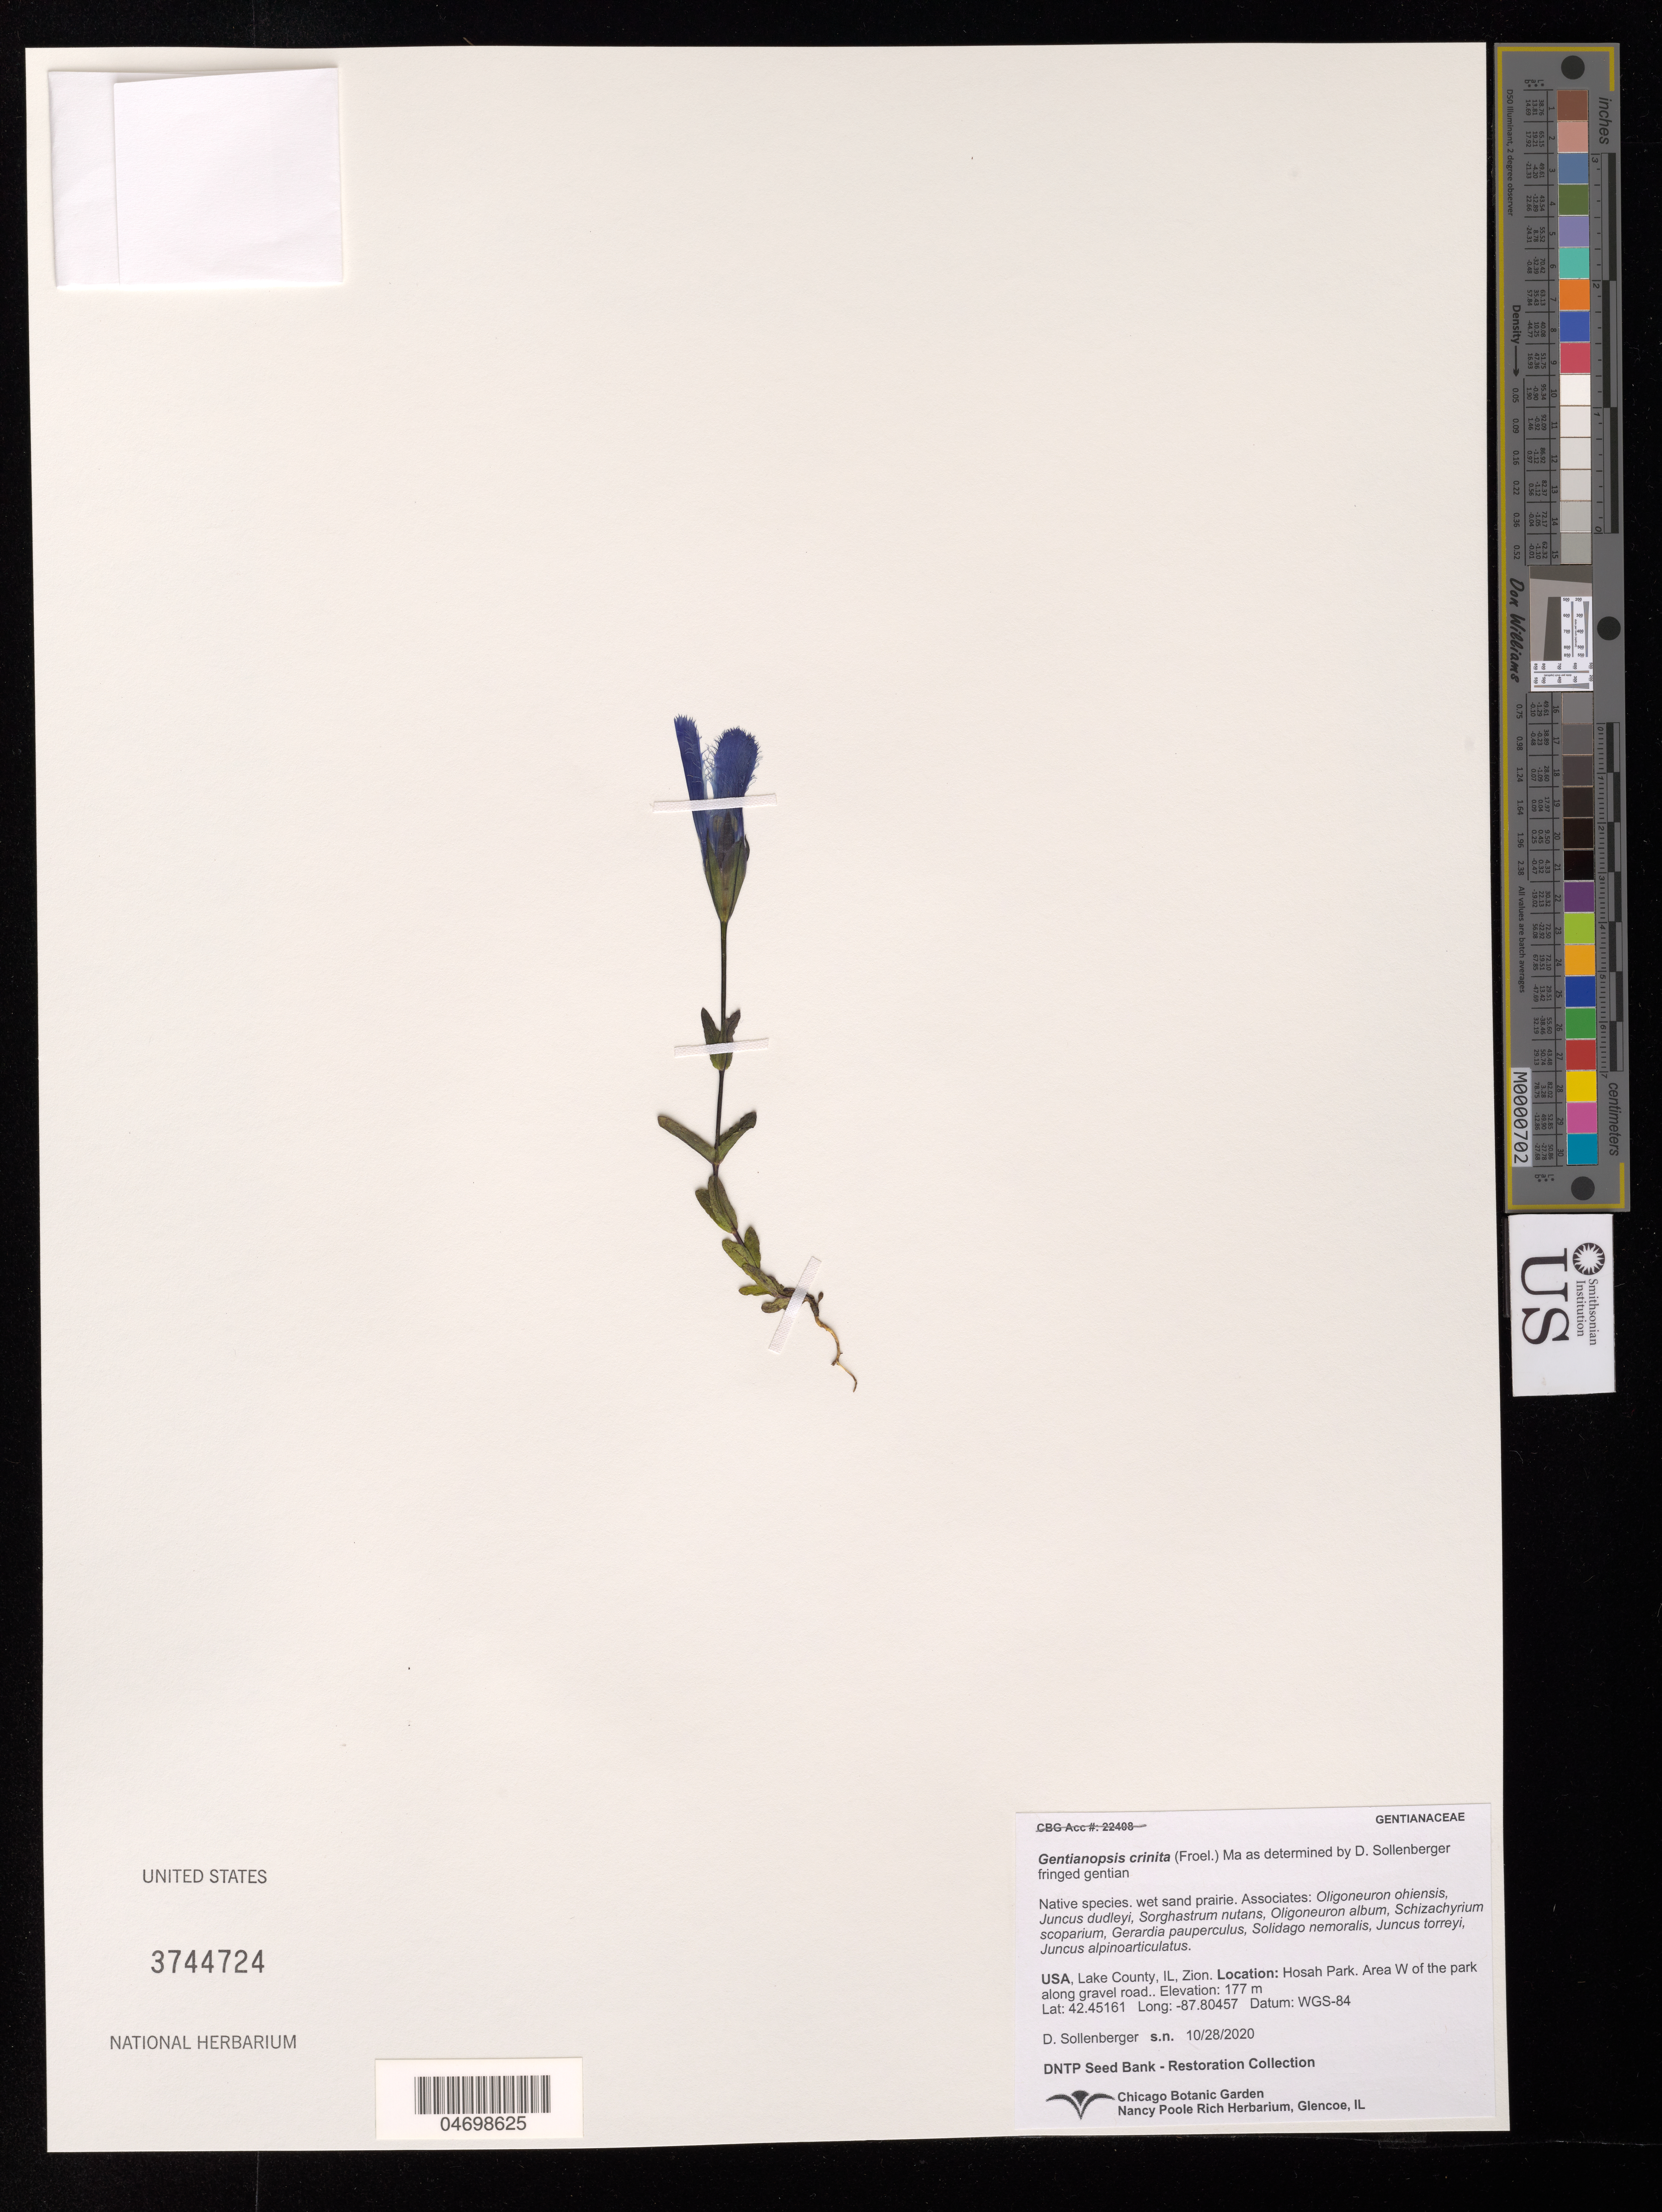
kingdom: Plantae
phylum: Tracheophyta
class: Magnoliopsida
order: Gentianales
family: Gentianaceae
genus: Gentianopsis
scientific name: Gentianopsis crinita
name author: Froel.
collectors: D. Sollenberger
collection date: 2020-10-28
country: United States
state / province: Illinois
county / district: Lake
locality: Zion. Hosah Park, along gravel road area west of the park.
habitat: Wet sand prairie. With Juncus dudleyi, Solidago nemoralis, Oligoneuron album, etc.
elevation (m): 177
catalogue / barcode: US 3744724